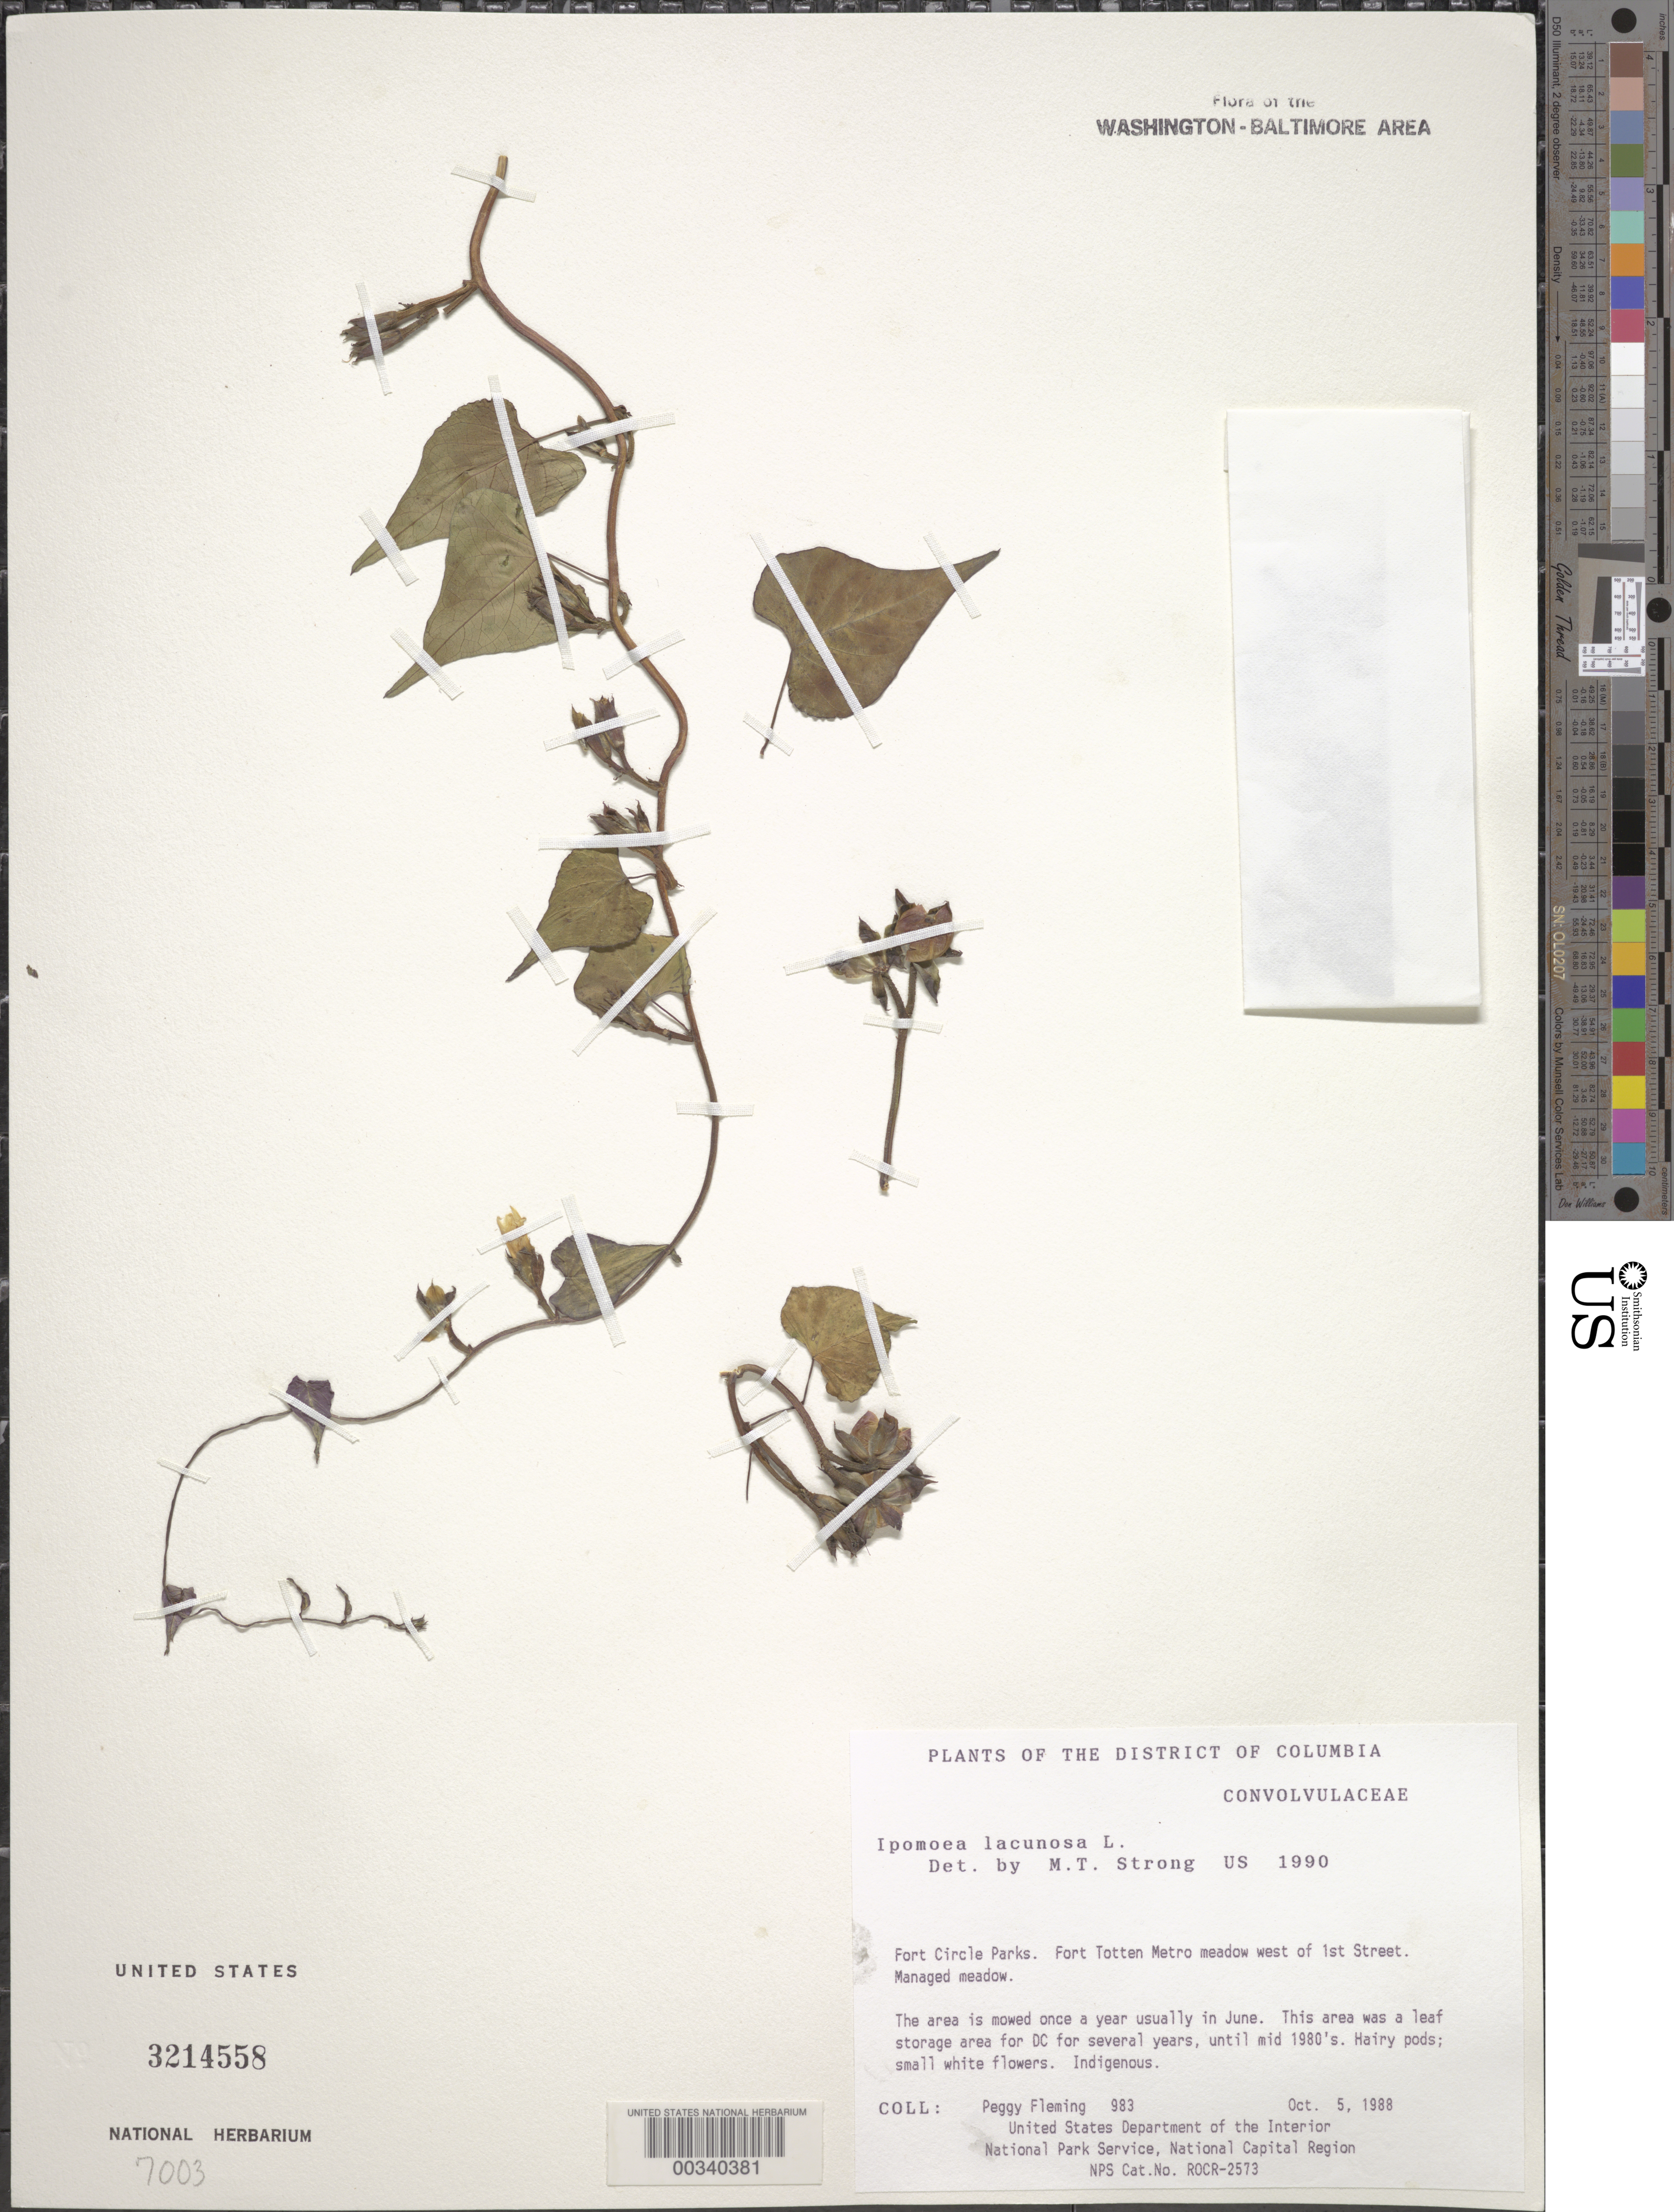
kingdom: Plantae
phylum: Tracheophyta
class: Magnoliopsida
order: Solanales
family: Convolvulaceae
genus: Ipomoea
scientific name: Ipomoea lacunosa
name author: L.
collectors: P. Fleming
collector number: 983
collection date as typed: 05 Oct 1988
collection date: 1988-10-05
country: United States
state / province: District of Columbia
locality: Fort Circle Parks, Fort Totten Metro meadow west of 1st Street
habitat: Managed meadow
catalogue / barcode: US 3214558